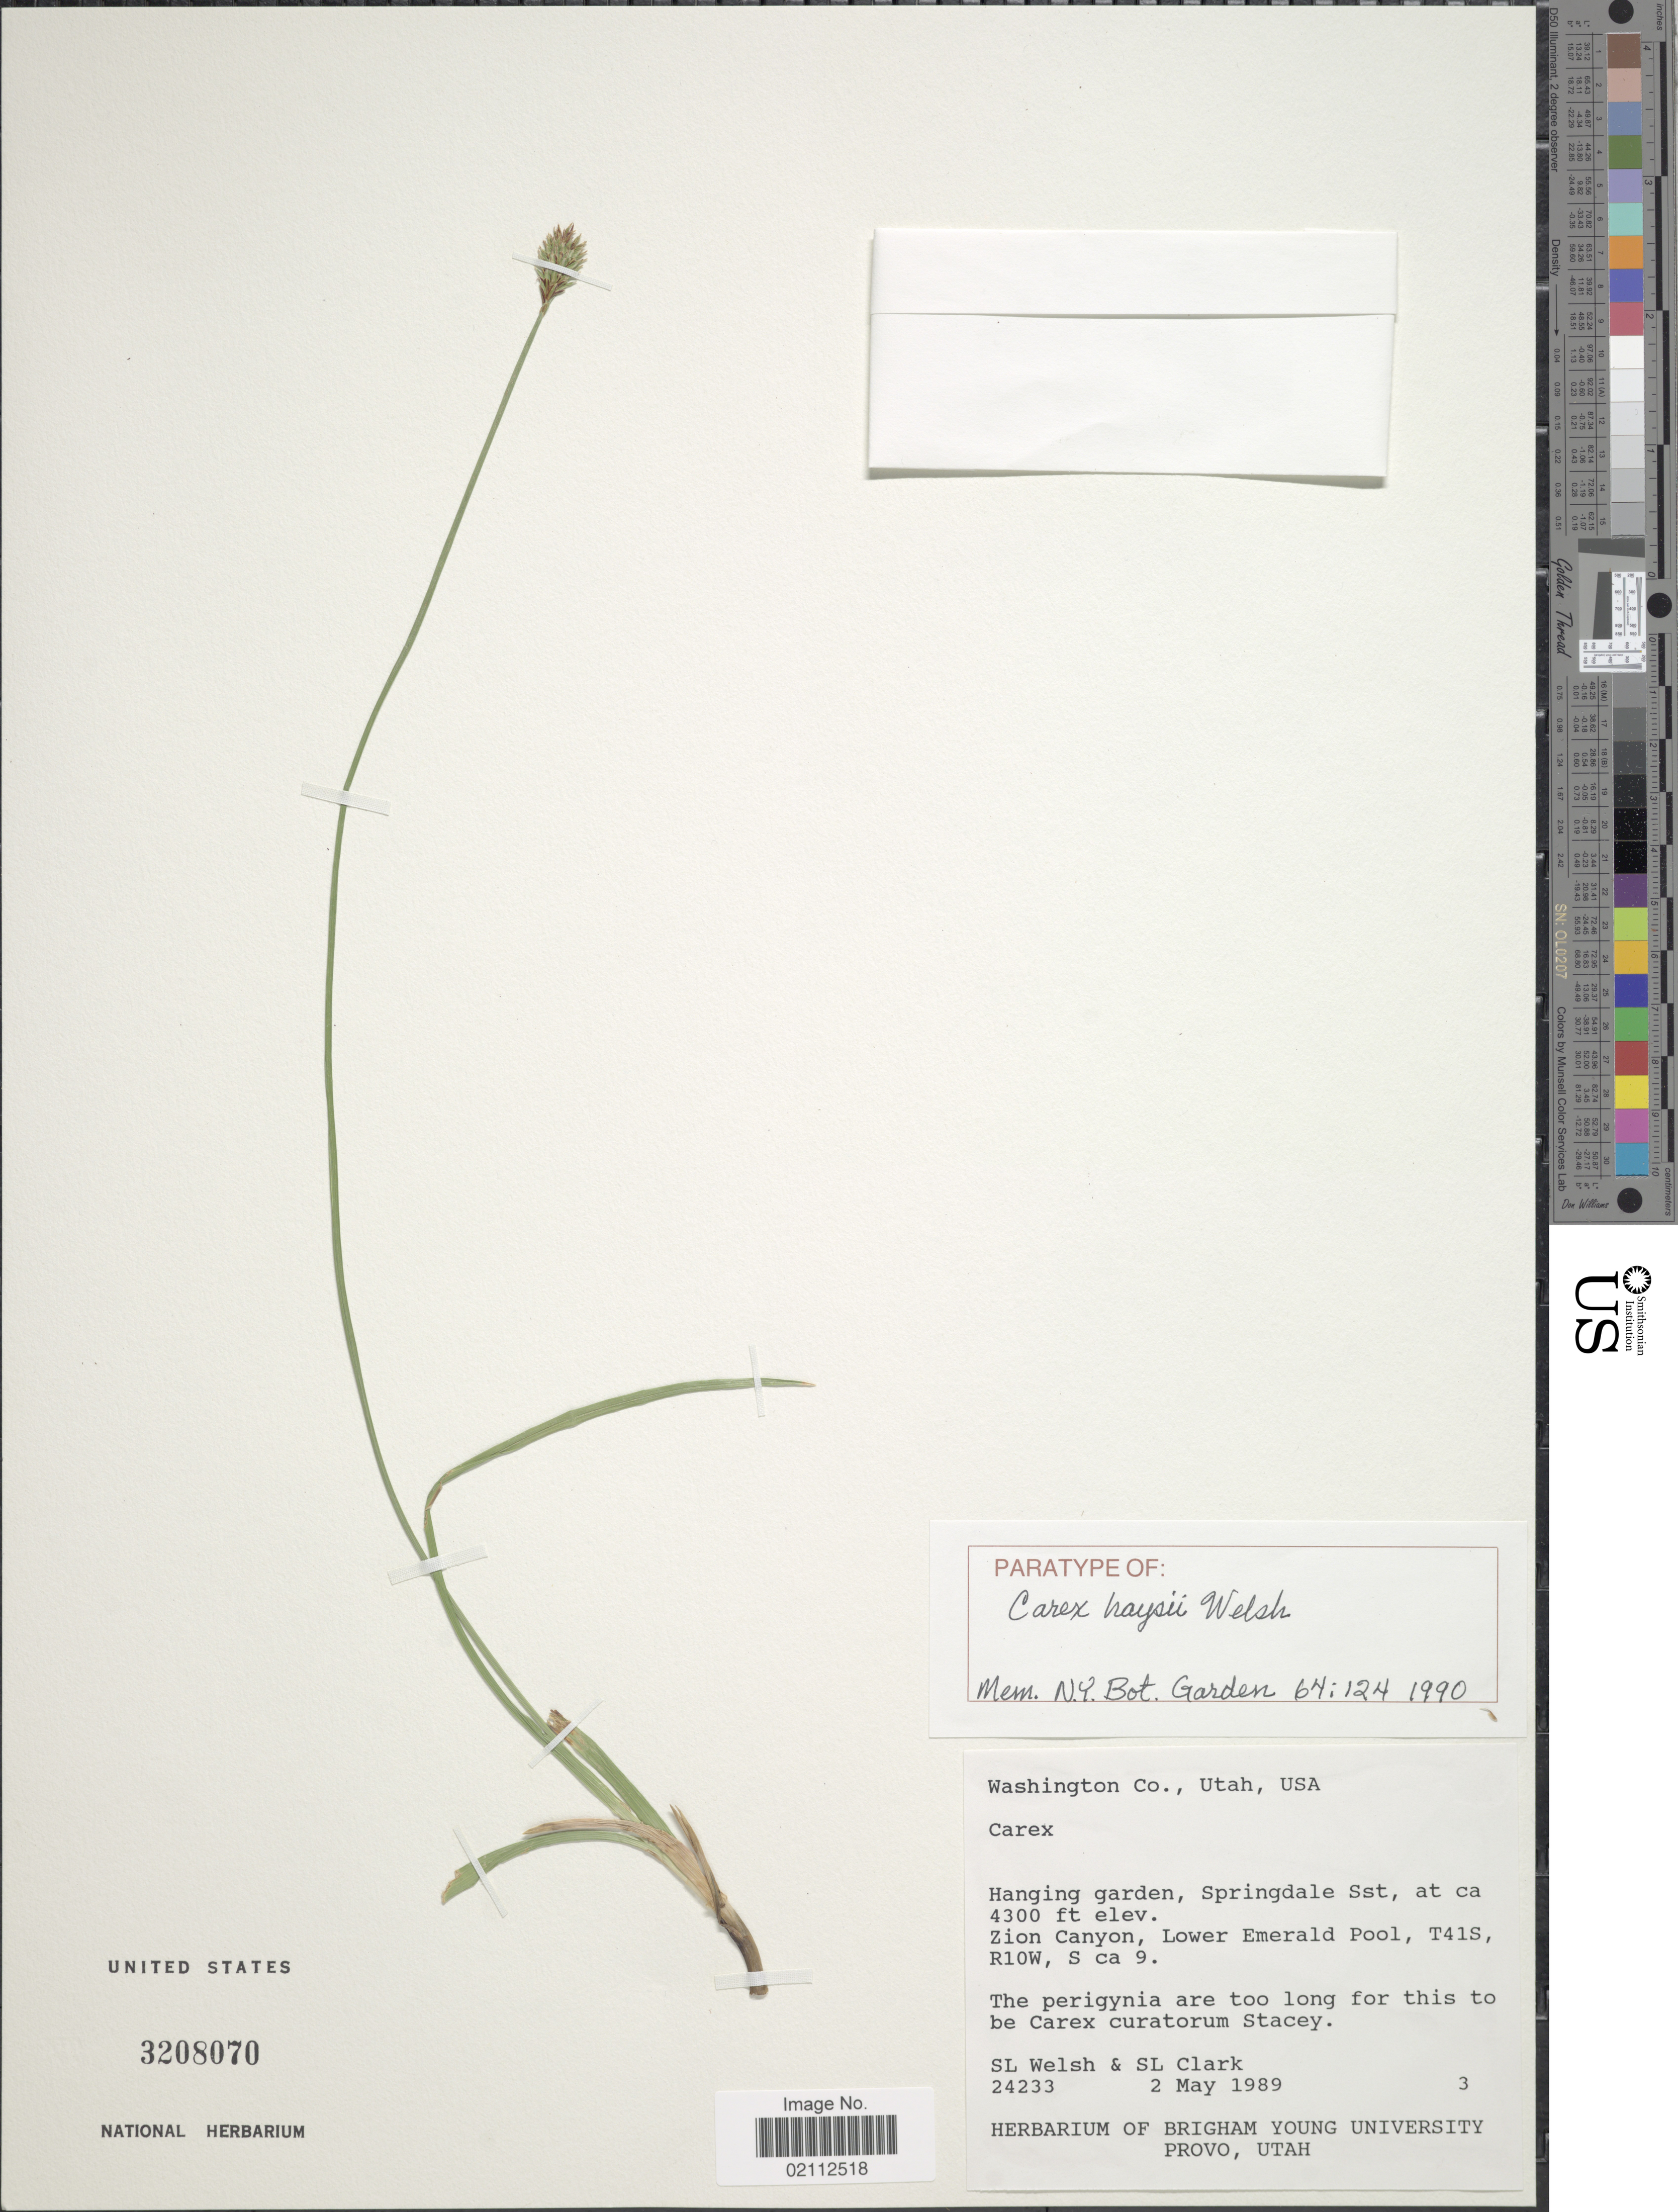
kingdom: Plantae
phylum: Tracheophyta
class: Liliopsida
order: Poales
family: Cyperaceae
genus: Carex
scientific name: Carex curatorum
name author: Stacey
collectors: S. Welsh & S. Clark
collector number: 24233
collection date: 1989-05-02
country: United States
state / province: Utah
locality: Washington Co., Hanging garden, Springdale Sst, Zion Canyon, Lower Emerald Pool, T41S, R10W, S ca 9.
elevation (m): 1311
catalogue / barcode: US 3208070